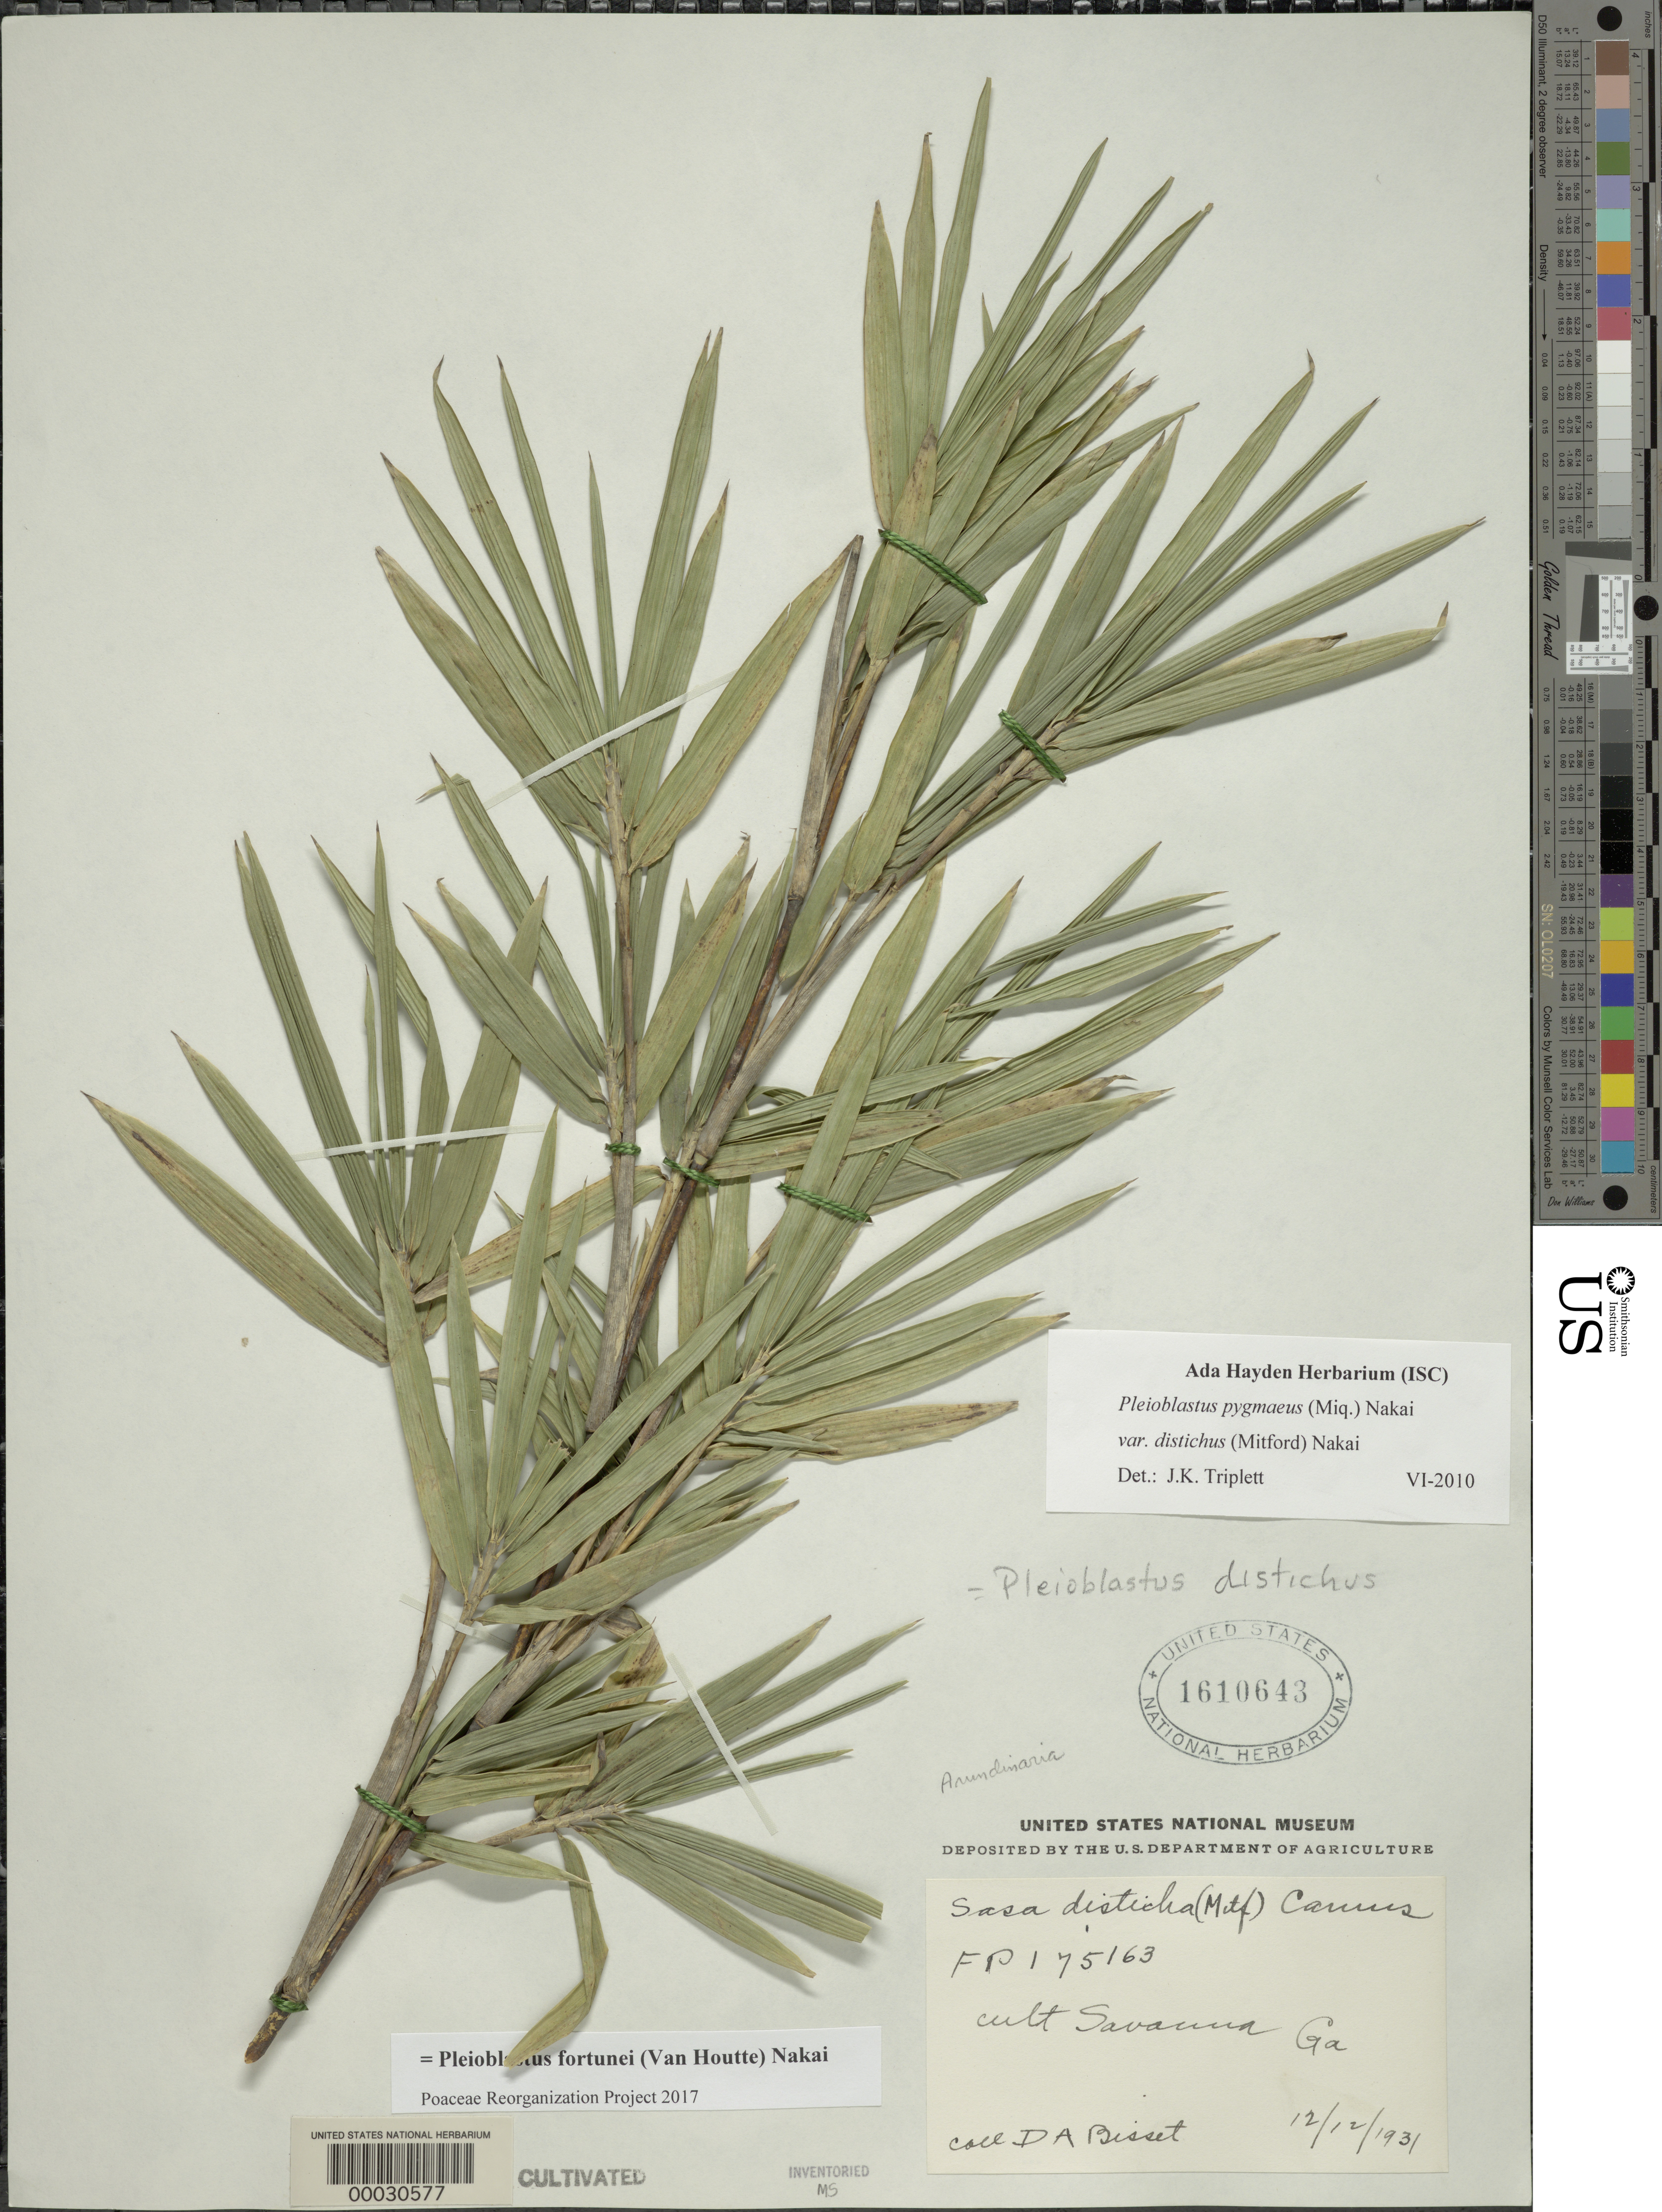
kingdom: Plantae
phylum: Tracheophyta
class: Liliopsida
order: Poales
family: Poaceae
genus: Pleioblastus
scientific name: Pleioblastus fortunei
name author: (Van Houtte) Nakai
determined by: Poaceae Reorganization Project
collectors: D. Bisset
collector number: PI 75163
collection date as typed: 12 Dec 1931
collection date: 1931-12-12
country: United States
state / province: Georgia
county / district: Chatham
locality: Savannah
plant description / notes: Branch Complement, FPI # 75163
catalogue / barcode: US 1610643